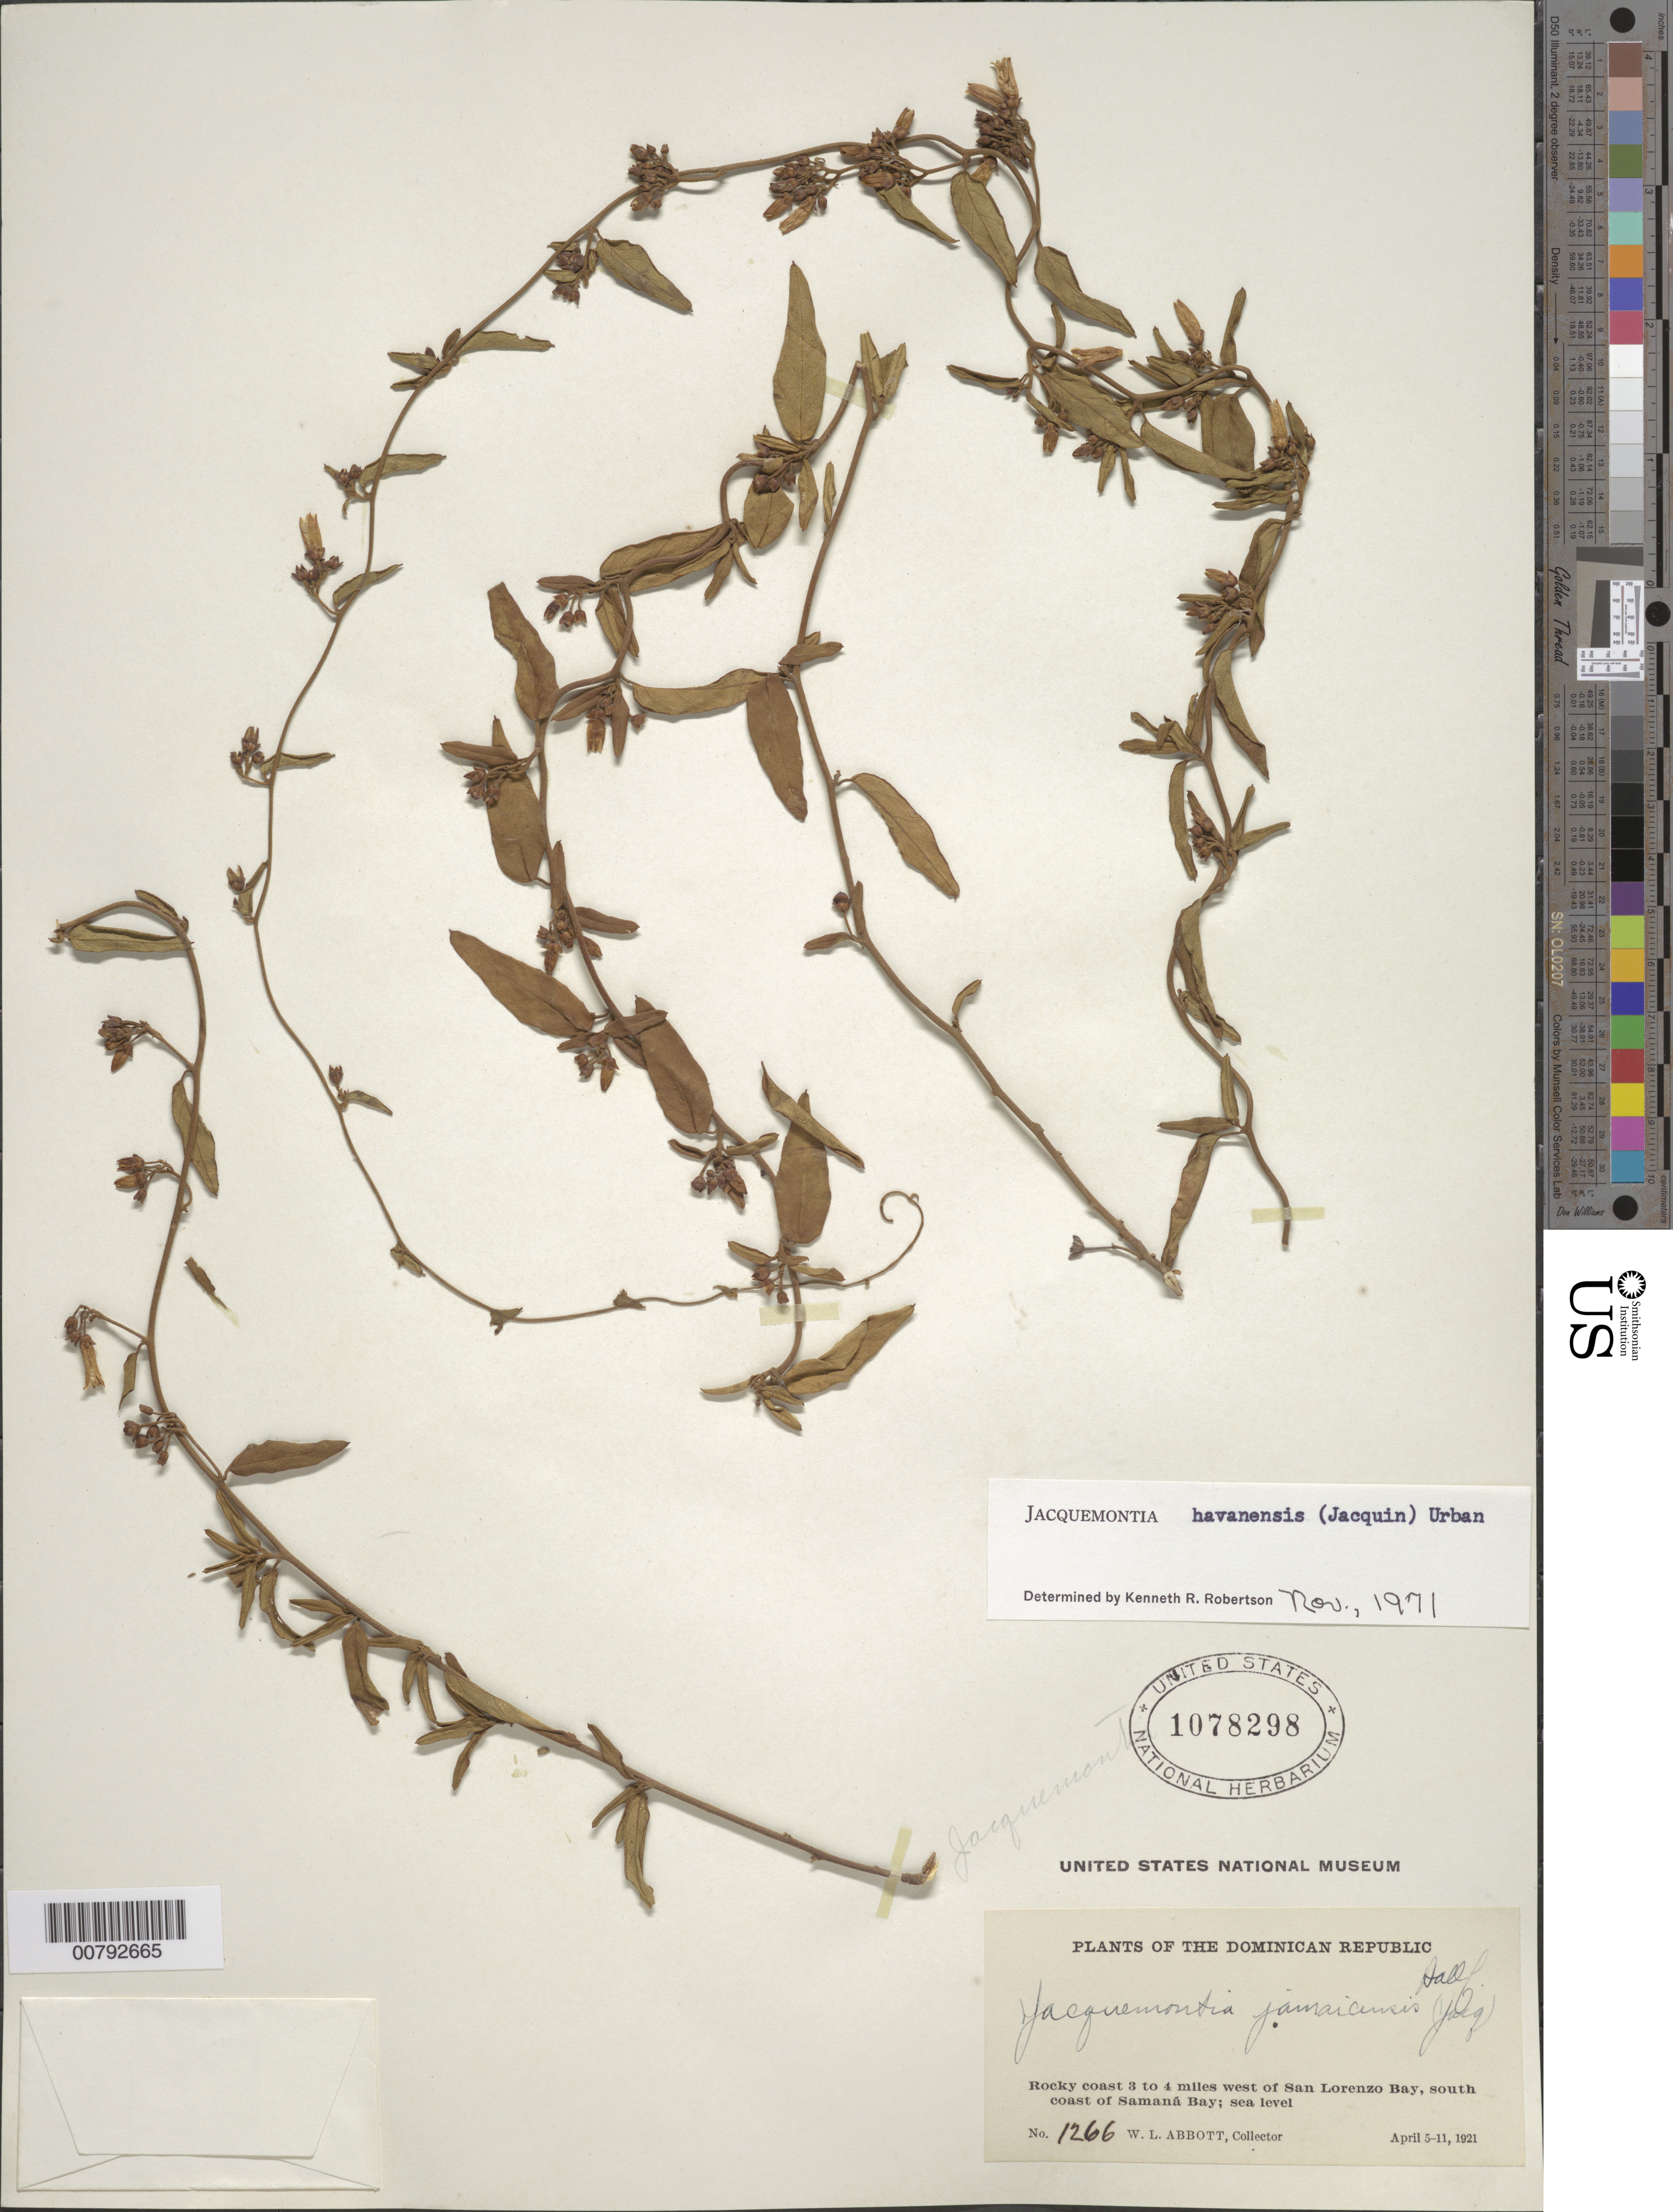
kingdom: Plantae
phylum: Tracheophyta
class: Magnoliopsida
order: Solanales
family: Convolvulaceae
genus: Jacquemontia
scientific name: Jacquemontia havanensis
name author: (Jacq.) Urb.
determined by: Robertson, K. R.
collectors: W. L. Abbott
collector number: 1266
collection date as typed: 05 Apr 1921 to 10 Apr 1921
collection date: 1921-04-05/1921-04-10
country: Dominican Republic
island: Hispaniola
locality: South coast of Samaná Bay, 3 to 4 miles west of San Lorenzo Bay.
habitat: Rocky coast.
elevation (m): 0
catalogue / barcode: US 1078298